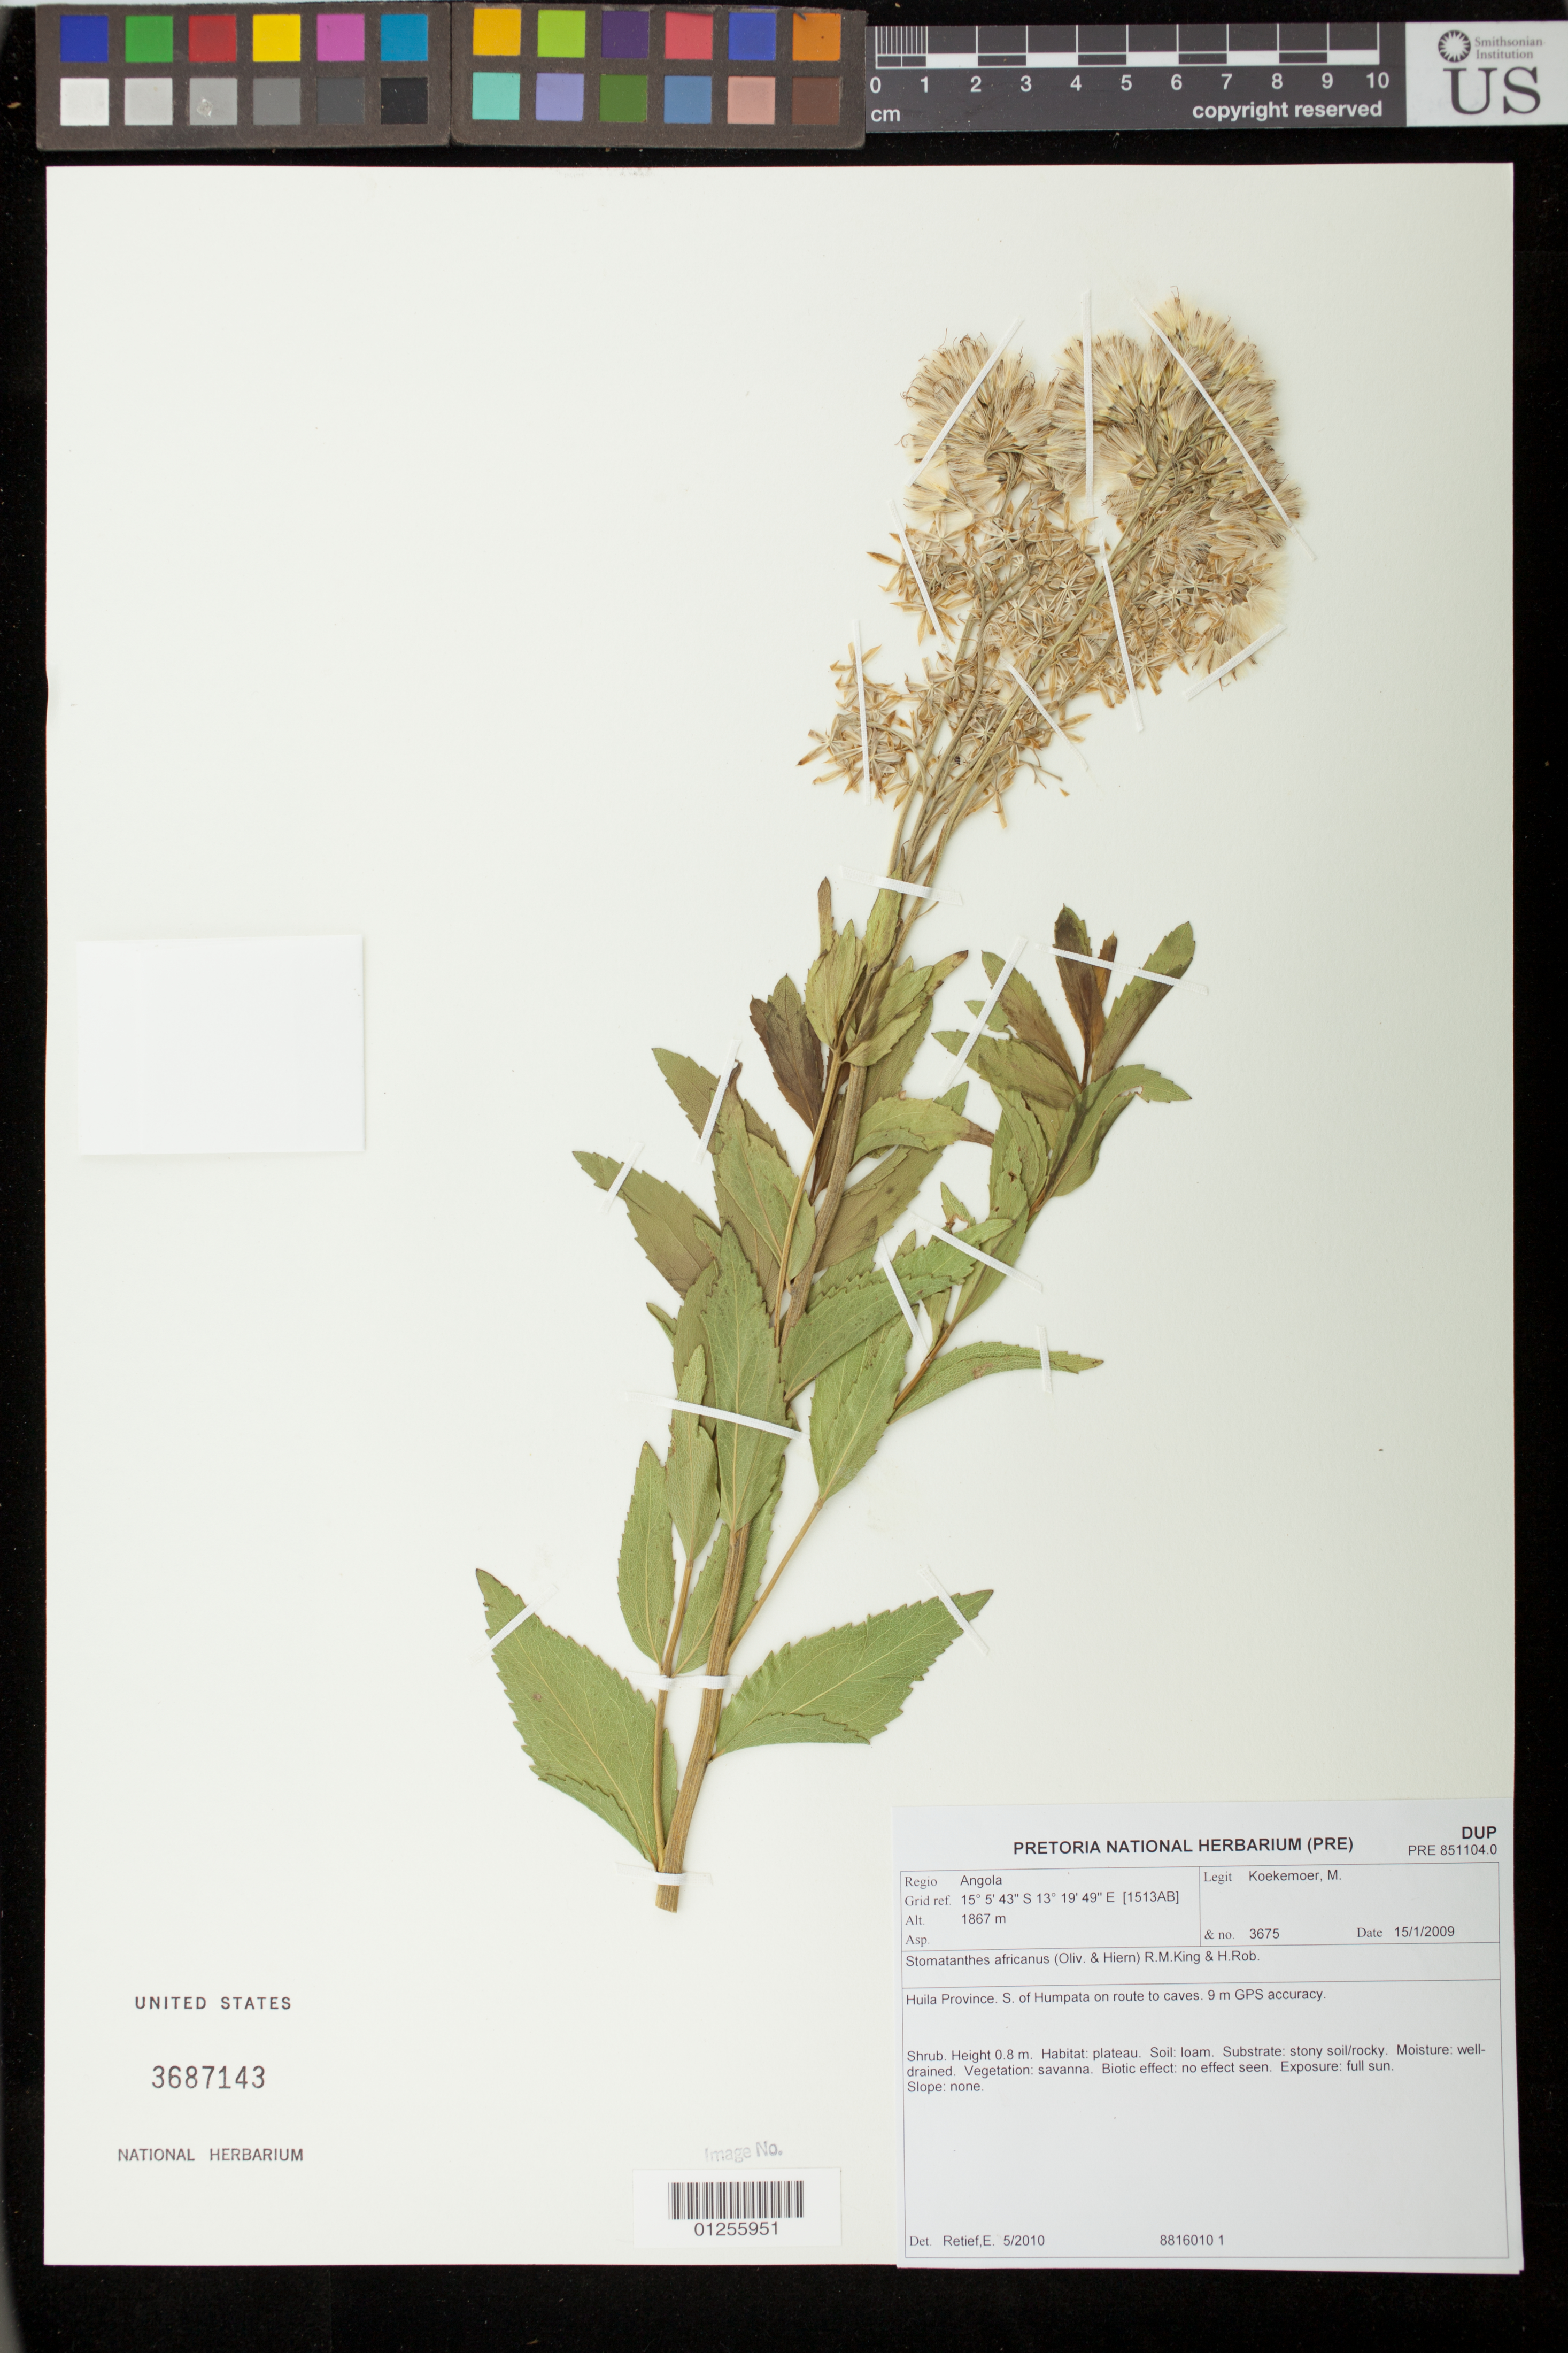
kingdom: Plantae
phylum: Tracheophyta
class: Magnoliopsida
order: Asterales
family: Asteraceae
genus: Stomatanthes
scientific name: Stomatanthes africanus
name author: (Oliv.) R.M. King & H. Rob.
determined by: Retief, E.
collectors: M. Koekemoer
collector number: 3675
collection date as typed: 15 Jan 2009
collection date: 2009-01-15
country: Angola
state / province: Huíla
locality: S. of Humpata on route to caves. [9m GPS accuracy]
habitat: Savanna, loamy soil, well-drained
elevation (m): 1867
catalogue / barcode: US 3687143